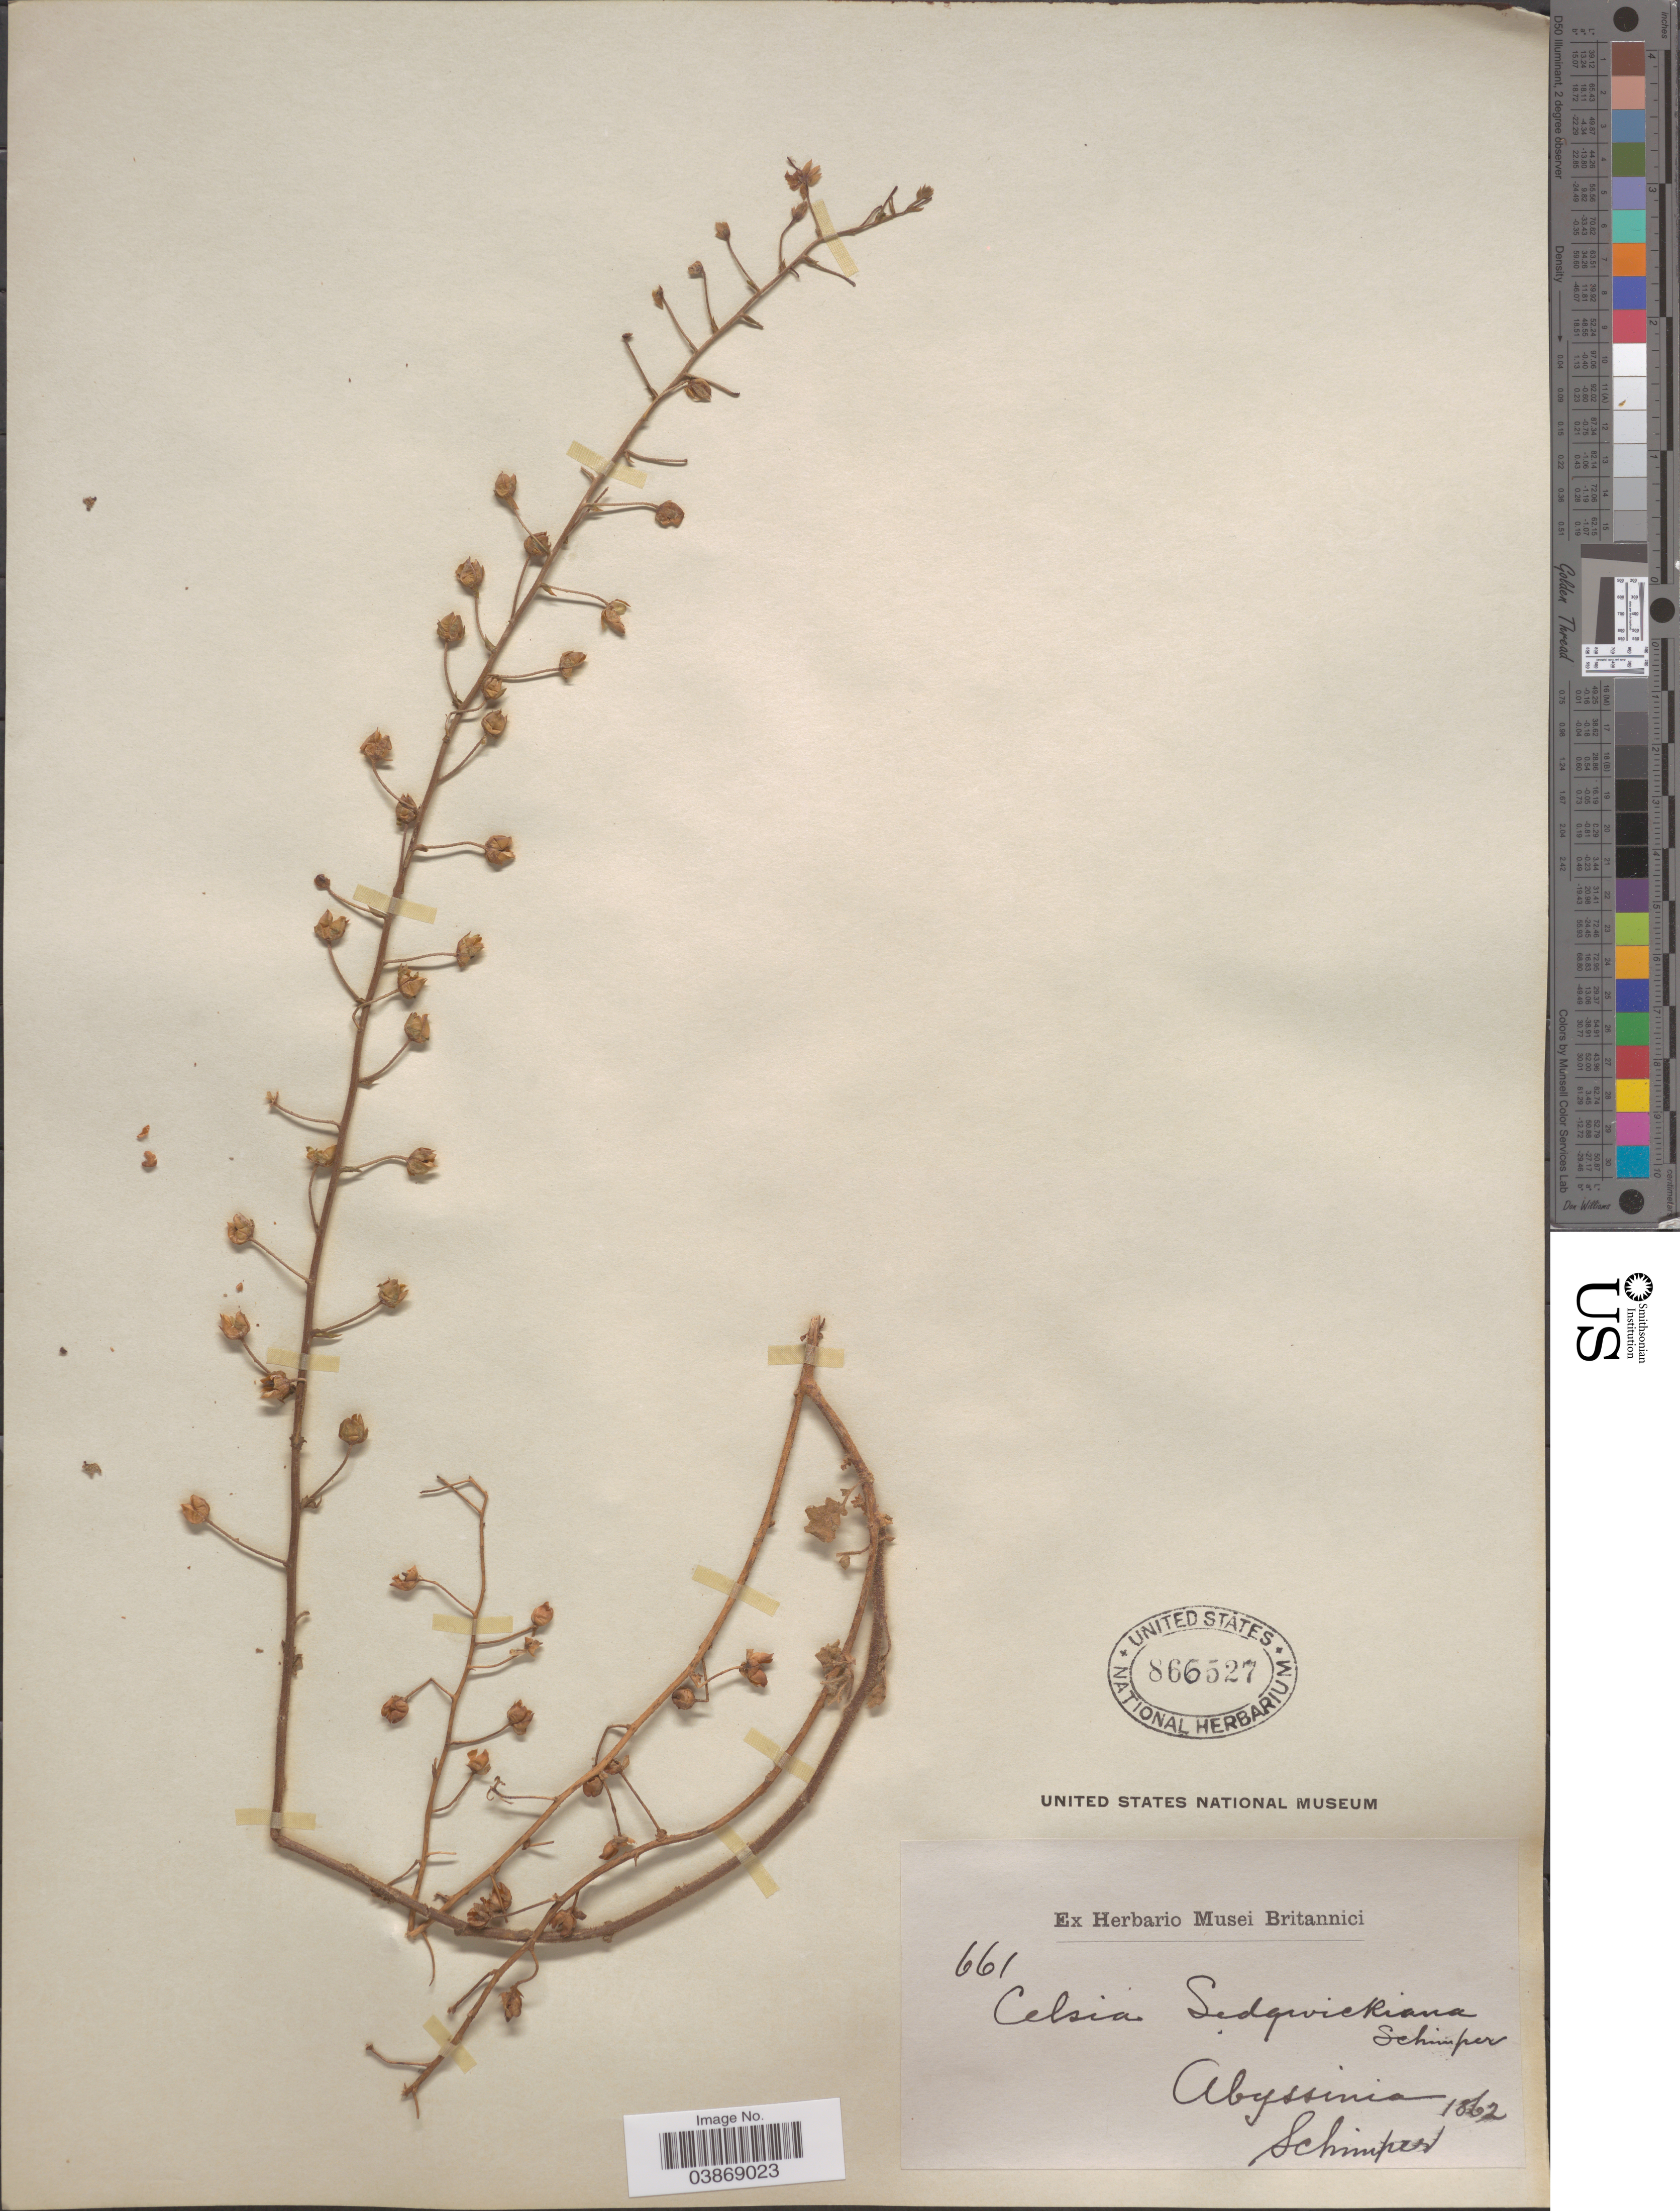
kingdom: Plantae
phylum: Tracheophyta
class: Magnoliopsida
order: Lamiales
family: Scrophulariaceae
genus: Celsia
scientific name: Celsia sedgwickiana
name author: Schimp. ex Engl.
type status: Type Collection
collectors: -. Schimper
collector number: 661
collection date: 1862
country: Ethiopia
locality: Abyssinia.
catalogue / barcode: US 866527